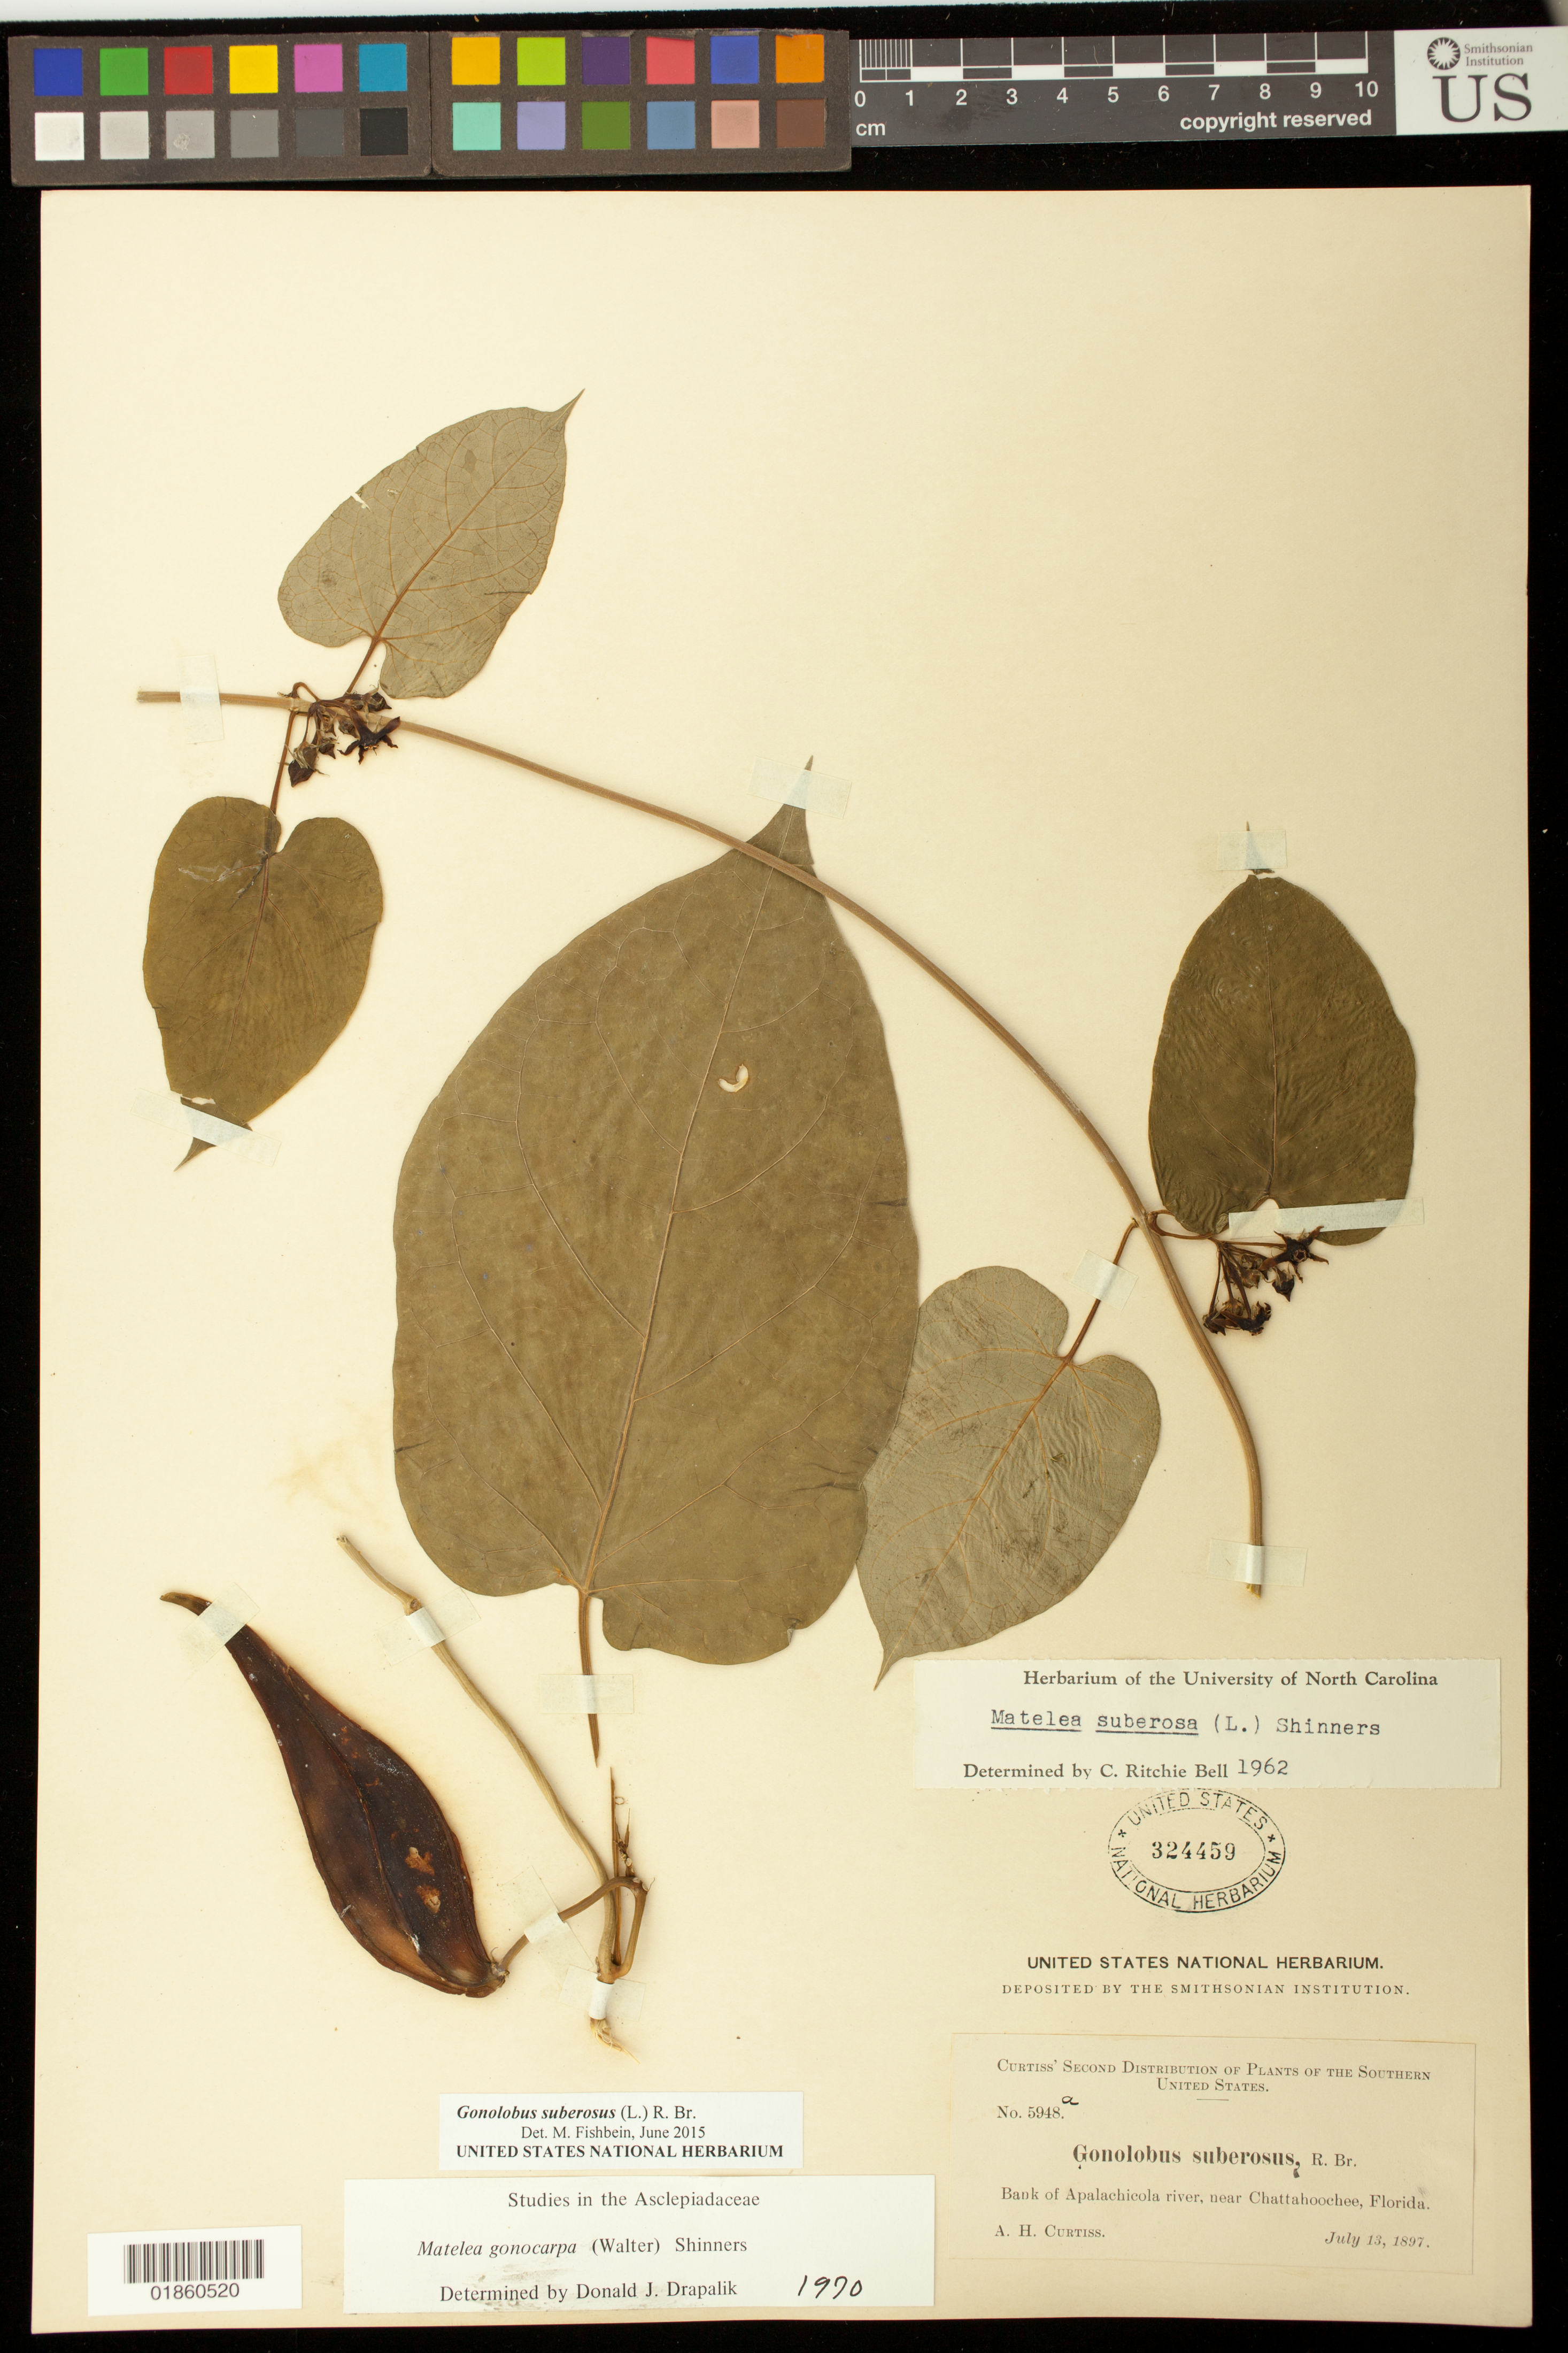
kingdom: Plantae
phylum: Tracheophyta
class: Magnoliopsida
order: Gentianales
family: Apocynaceae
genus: Gonolobus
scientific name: Gonolobus suberosus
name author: (L.) R. Br.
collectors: A. H. Curtiss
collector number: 5948a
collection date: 1897-07-13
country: United States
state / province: Florida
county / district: Gadsden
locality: Bank of Apalachicola river, near Chattahoochee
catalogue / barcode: US 324459